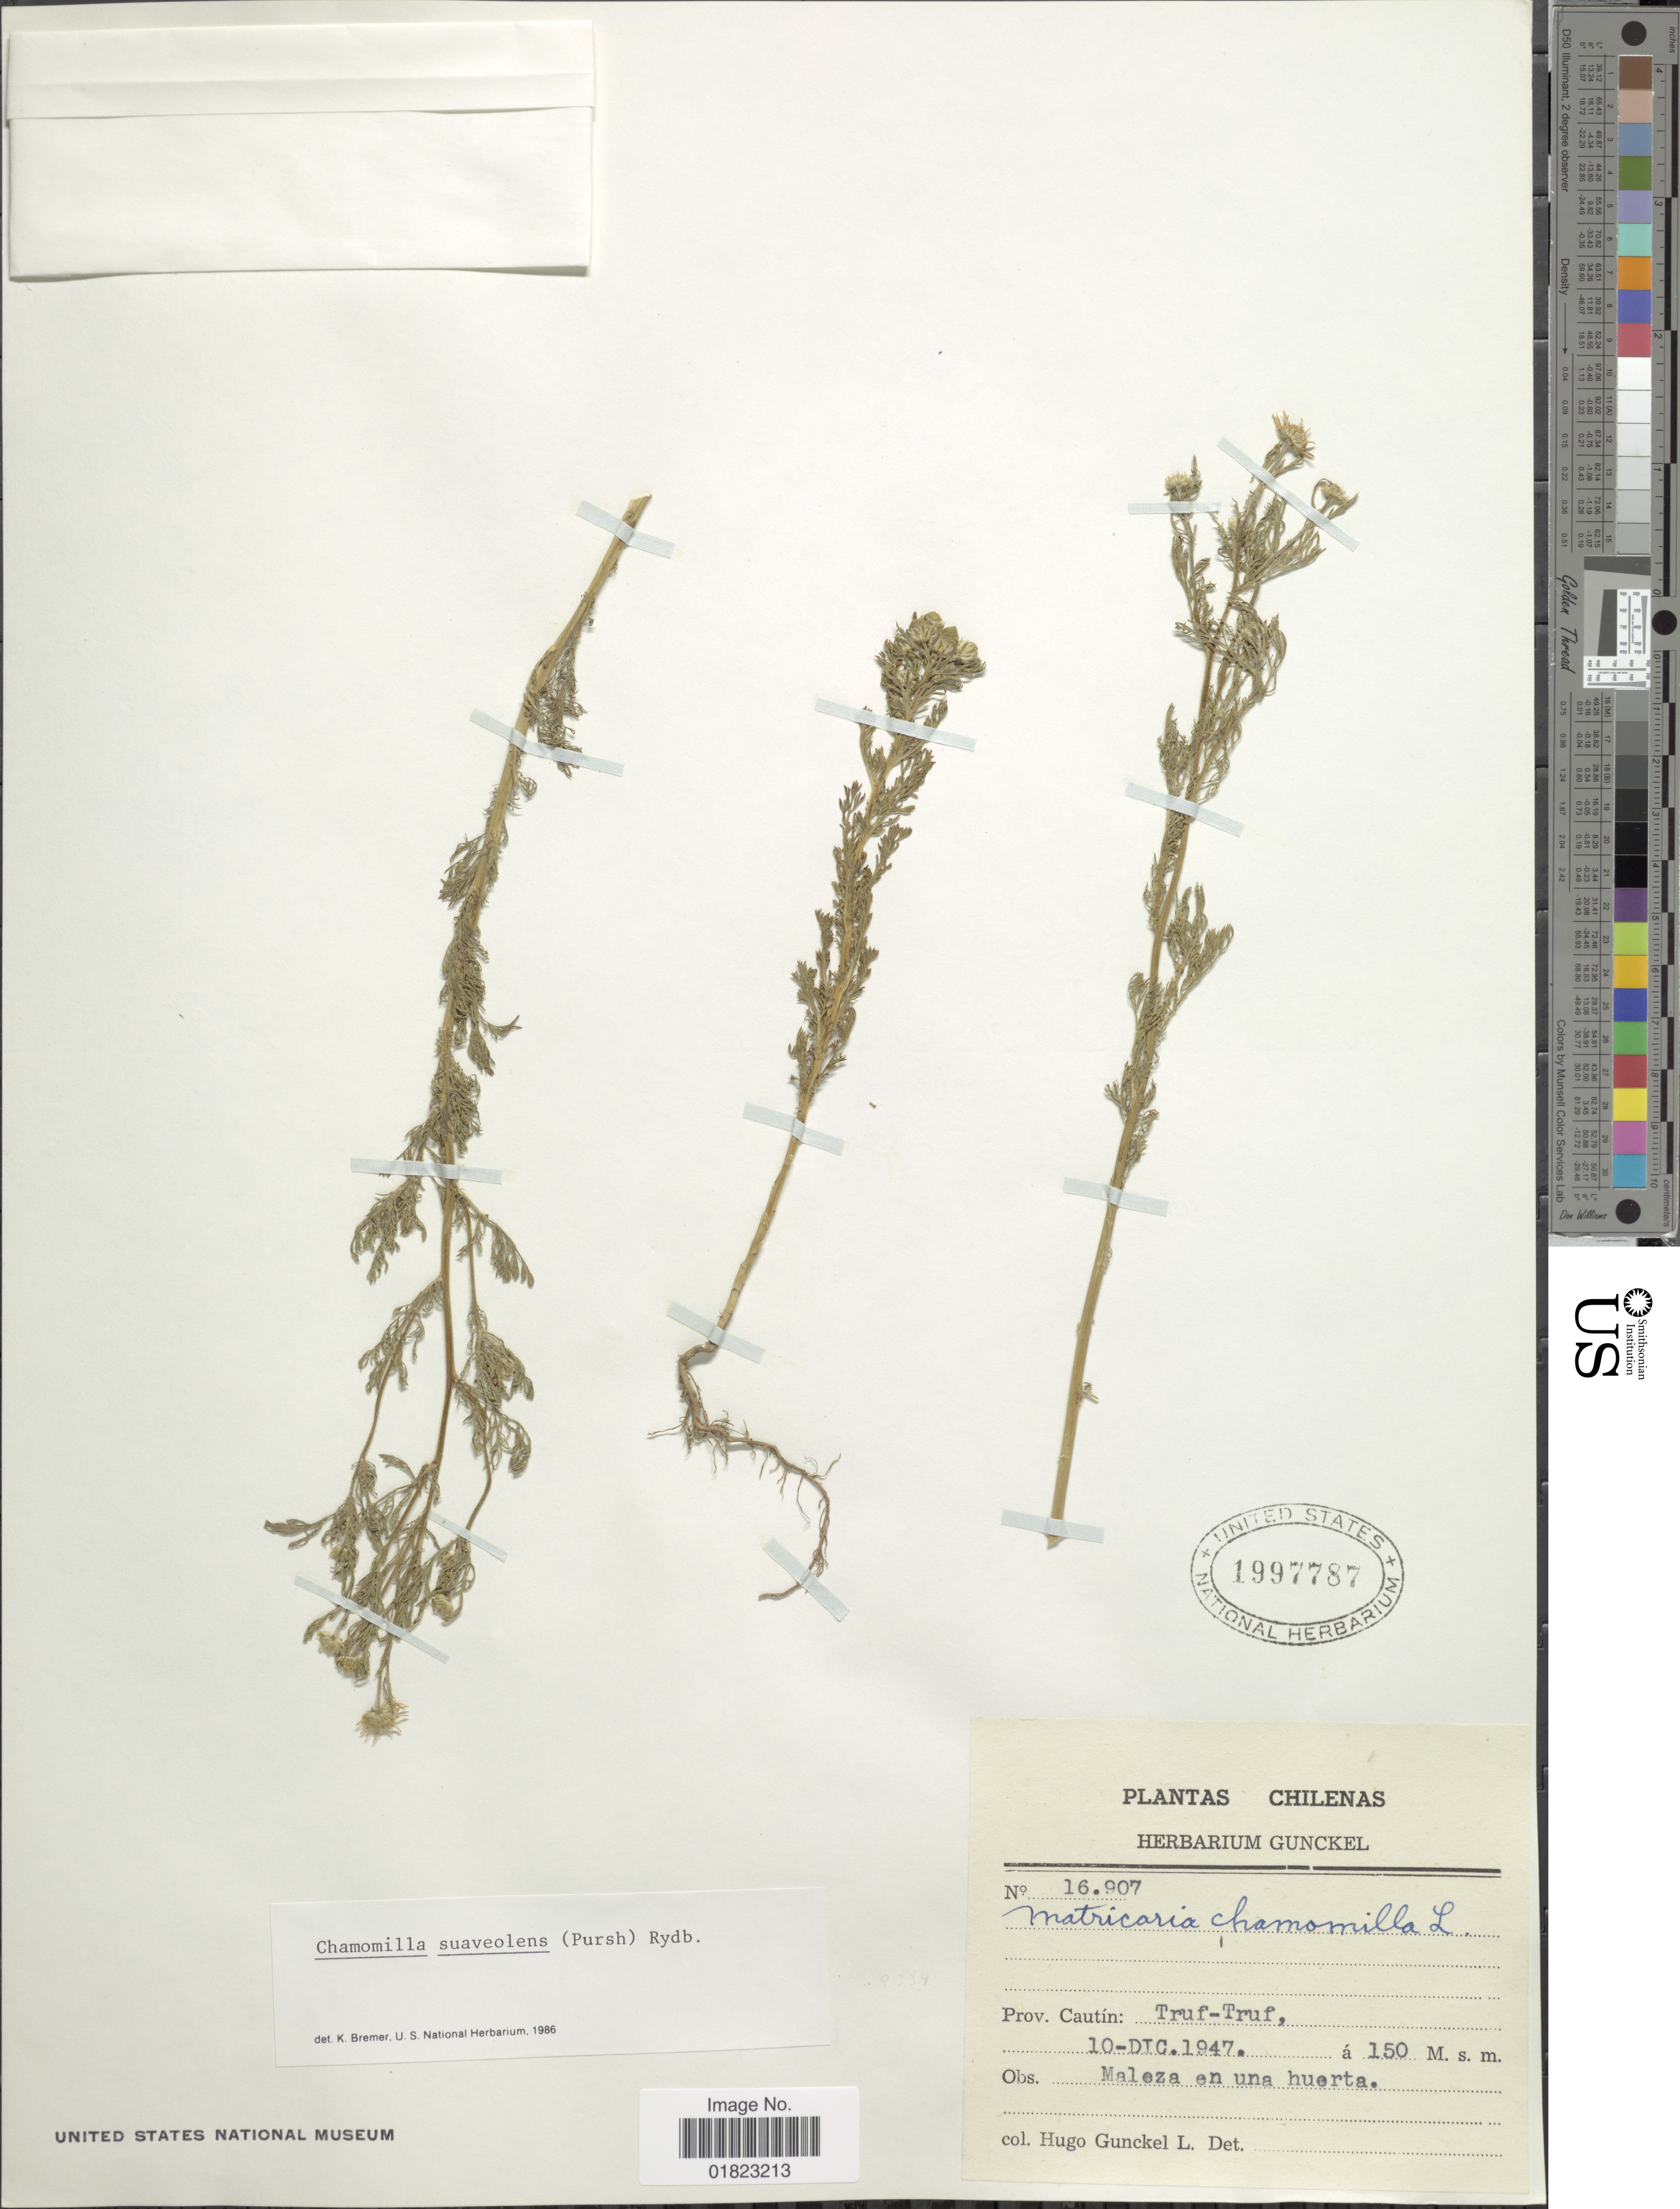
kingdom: Plantae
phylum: Tracheophyta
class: Magnoliopsida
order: Asterales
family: Asteraceae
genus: Matricaria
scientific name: Matricaria matricarioides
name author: (Less.) Porter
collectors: H. Gunckel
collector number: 16907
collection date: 1947-12-10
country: Chile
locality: Prov. Cautin: Truf-Truf.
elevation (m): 150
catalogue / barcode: US 1997787